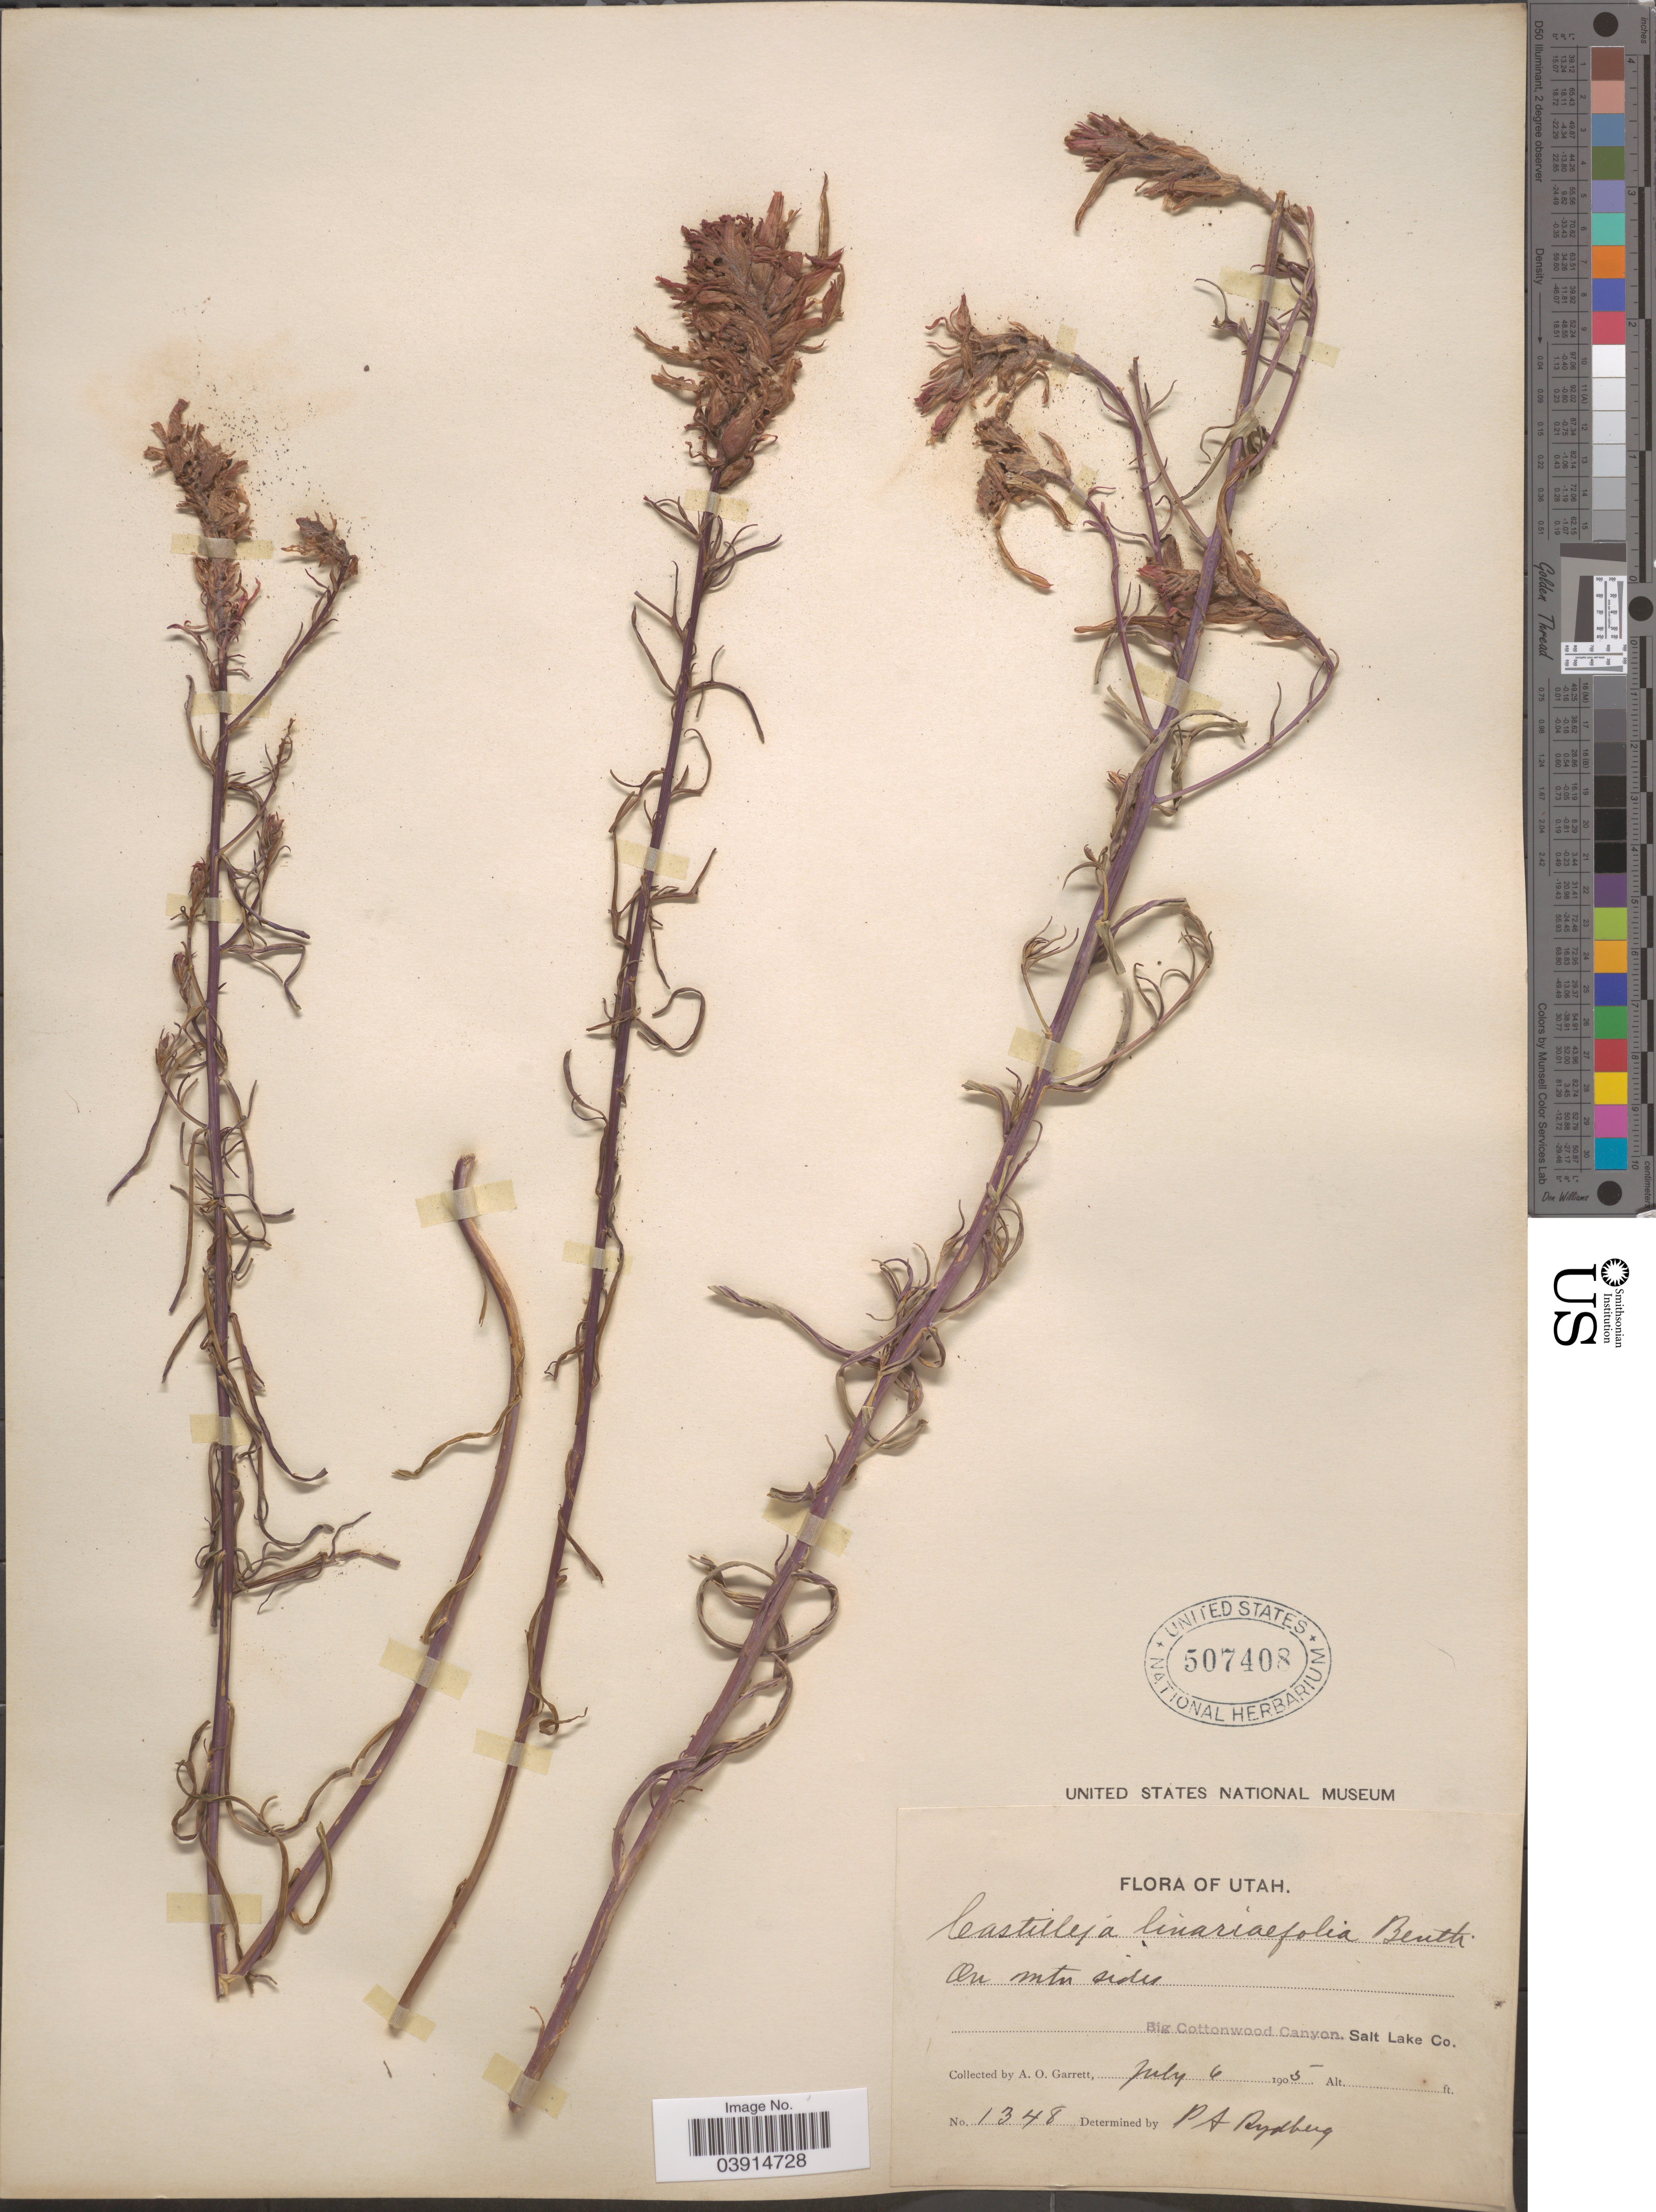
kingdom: Plantae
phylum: Tracheophyta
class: Magnoliopsida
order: Lamiales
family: Orobanchaceae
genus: Castilleja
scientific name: Castilleja sp.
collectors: A. O. Garrett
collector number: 1348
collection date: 1905-07-06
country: United States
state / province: Utah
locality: On mtn sides. Big Cottonwood Canyon. Salt Lake Co.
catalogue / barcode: US 507408